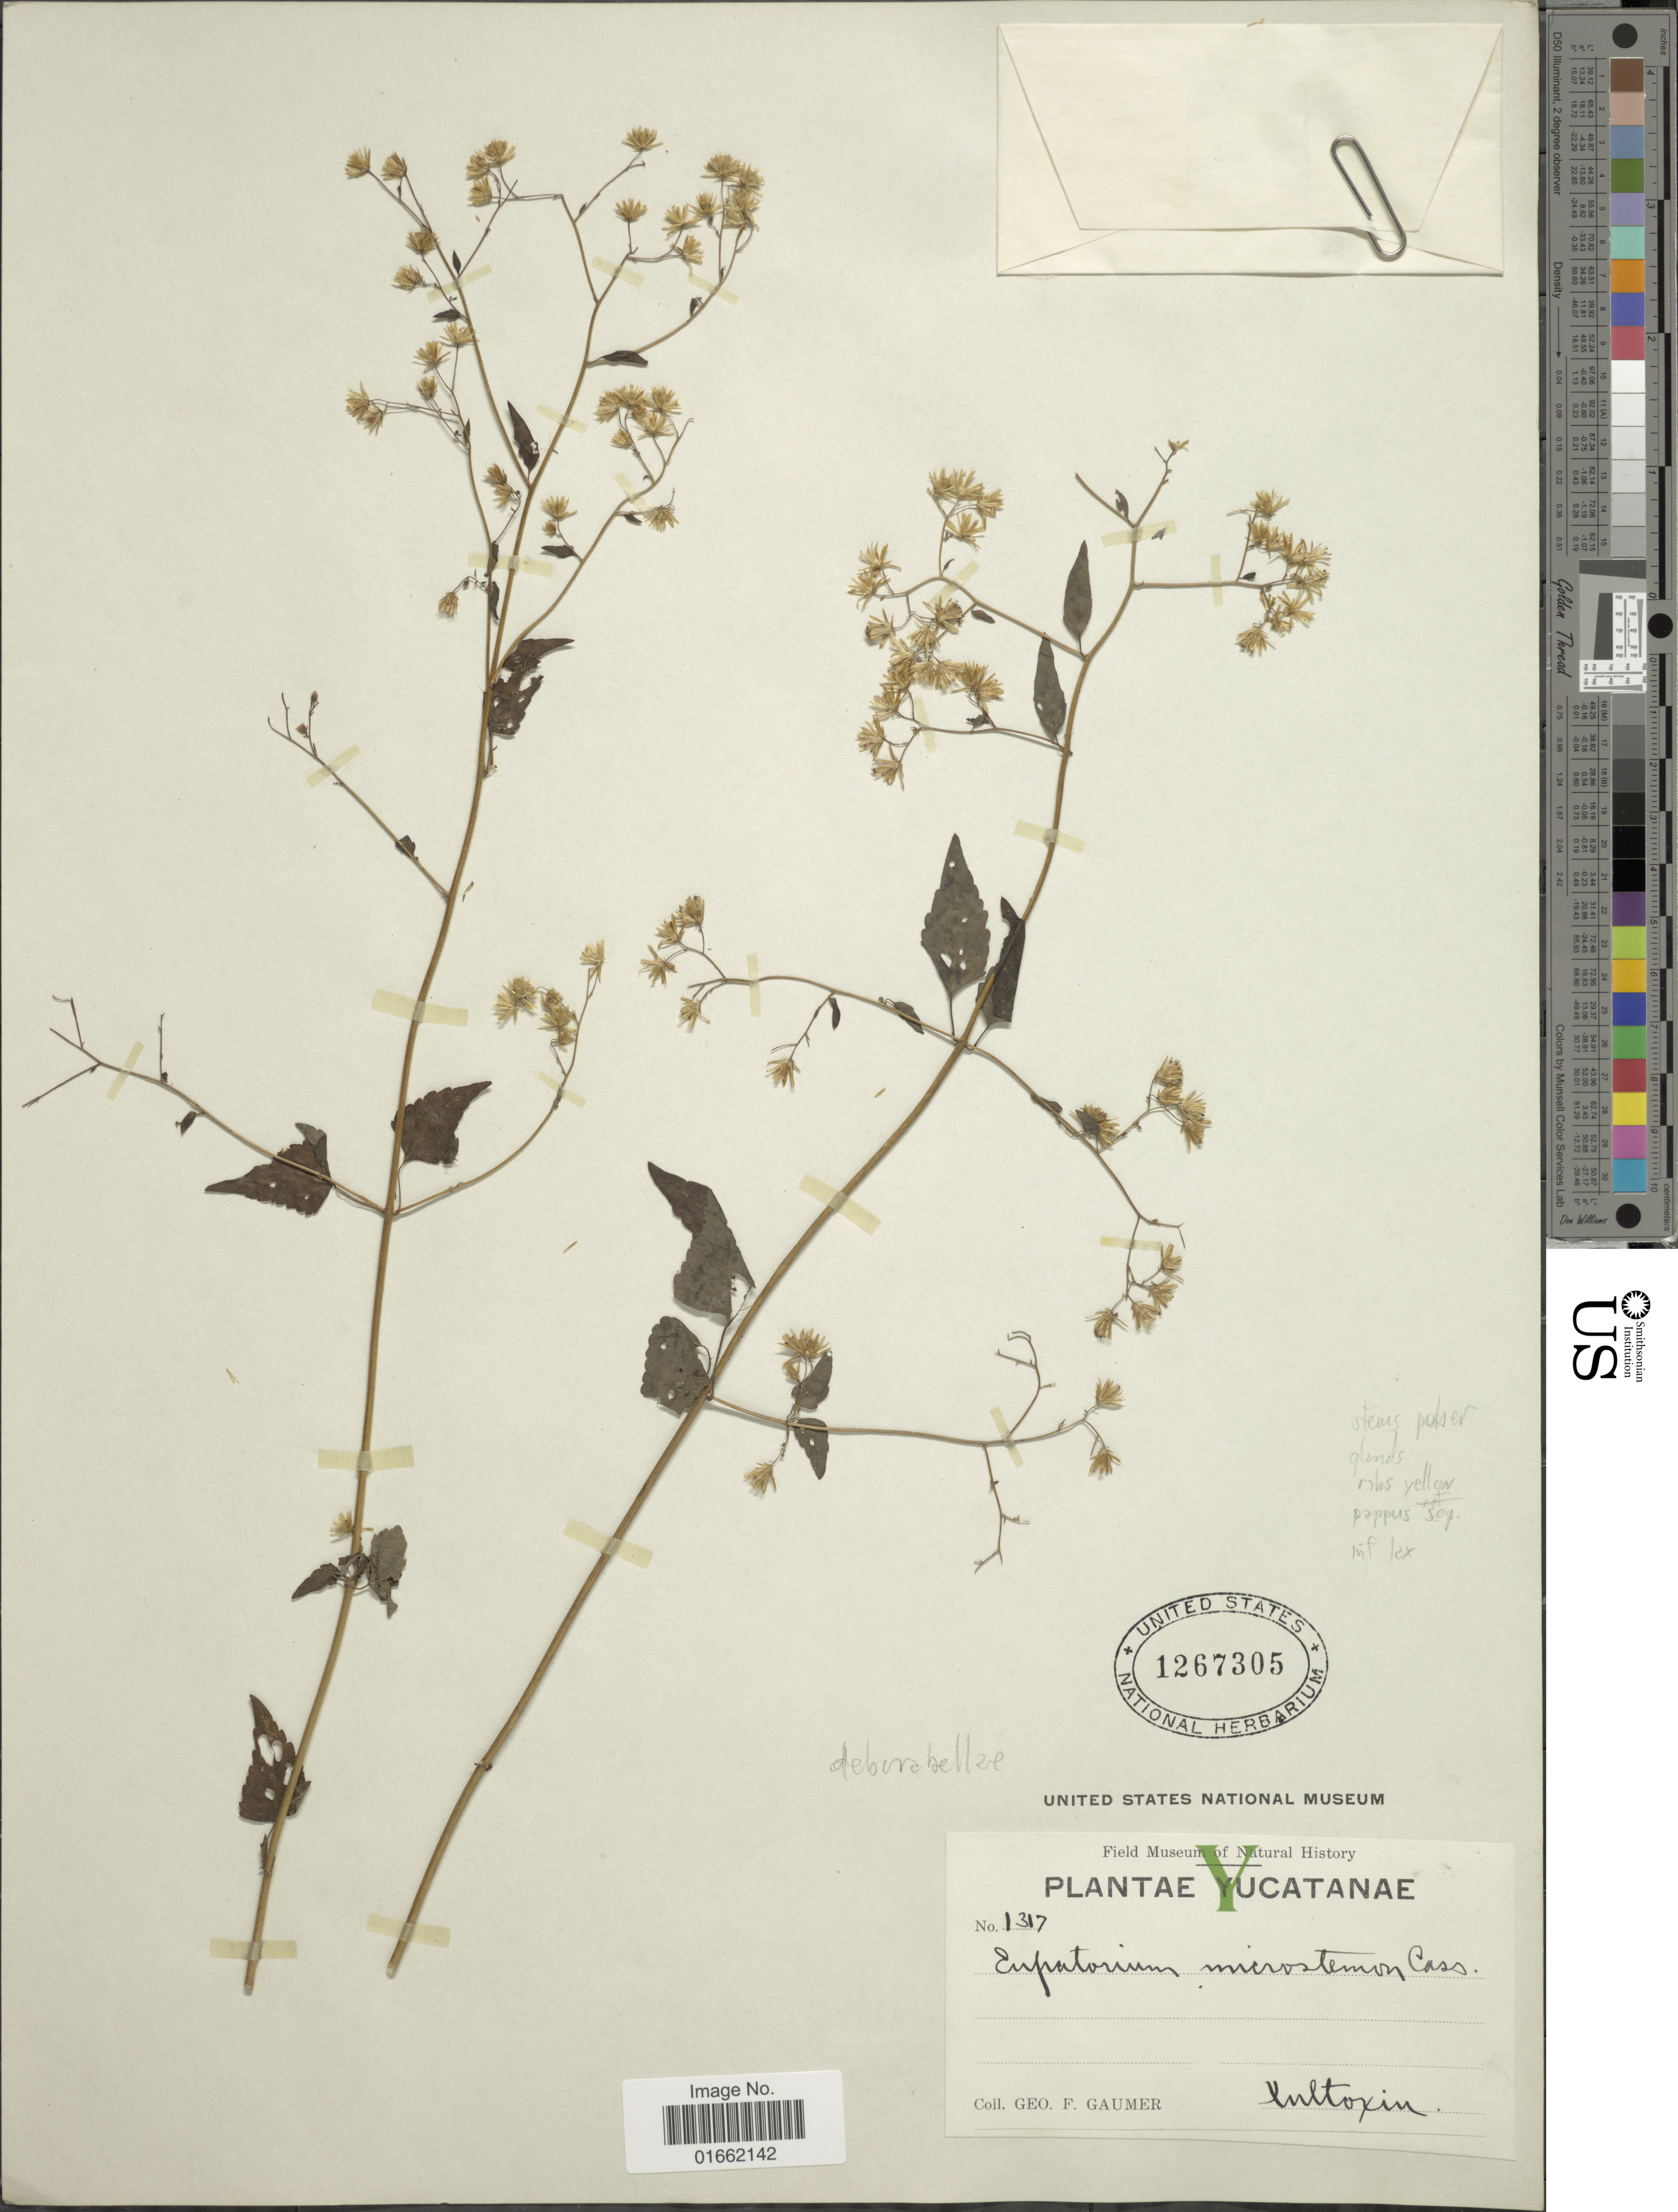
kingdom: Plantae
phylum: Tracheophyta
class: Magnoliopsida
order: Asterales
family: Asteraceae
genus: Fleischmannia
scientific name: Fleischmannia yucatanensis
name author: R.M. King & H. Rob.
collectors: G. F. Gaumer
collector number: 1317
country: Mexico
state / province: Yucatán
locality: Cultoxin [interpreted]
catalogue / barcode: US 1267305